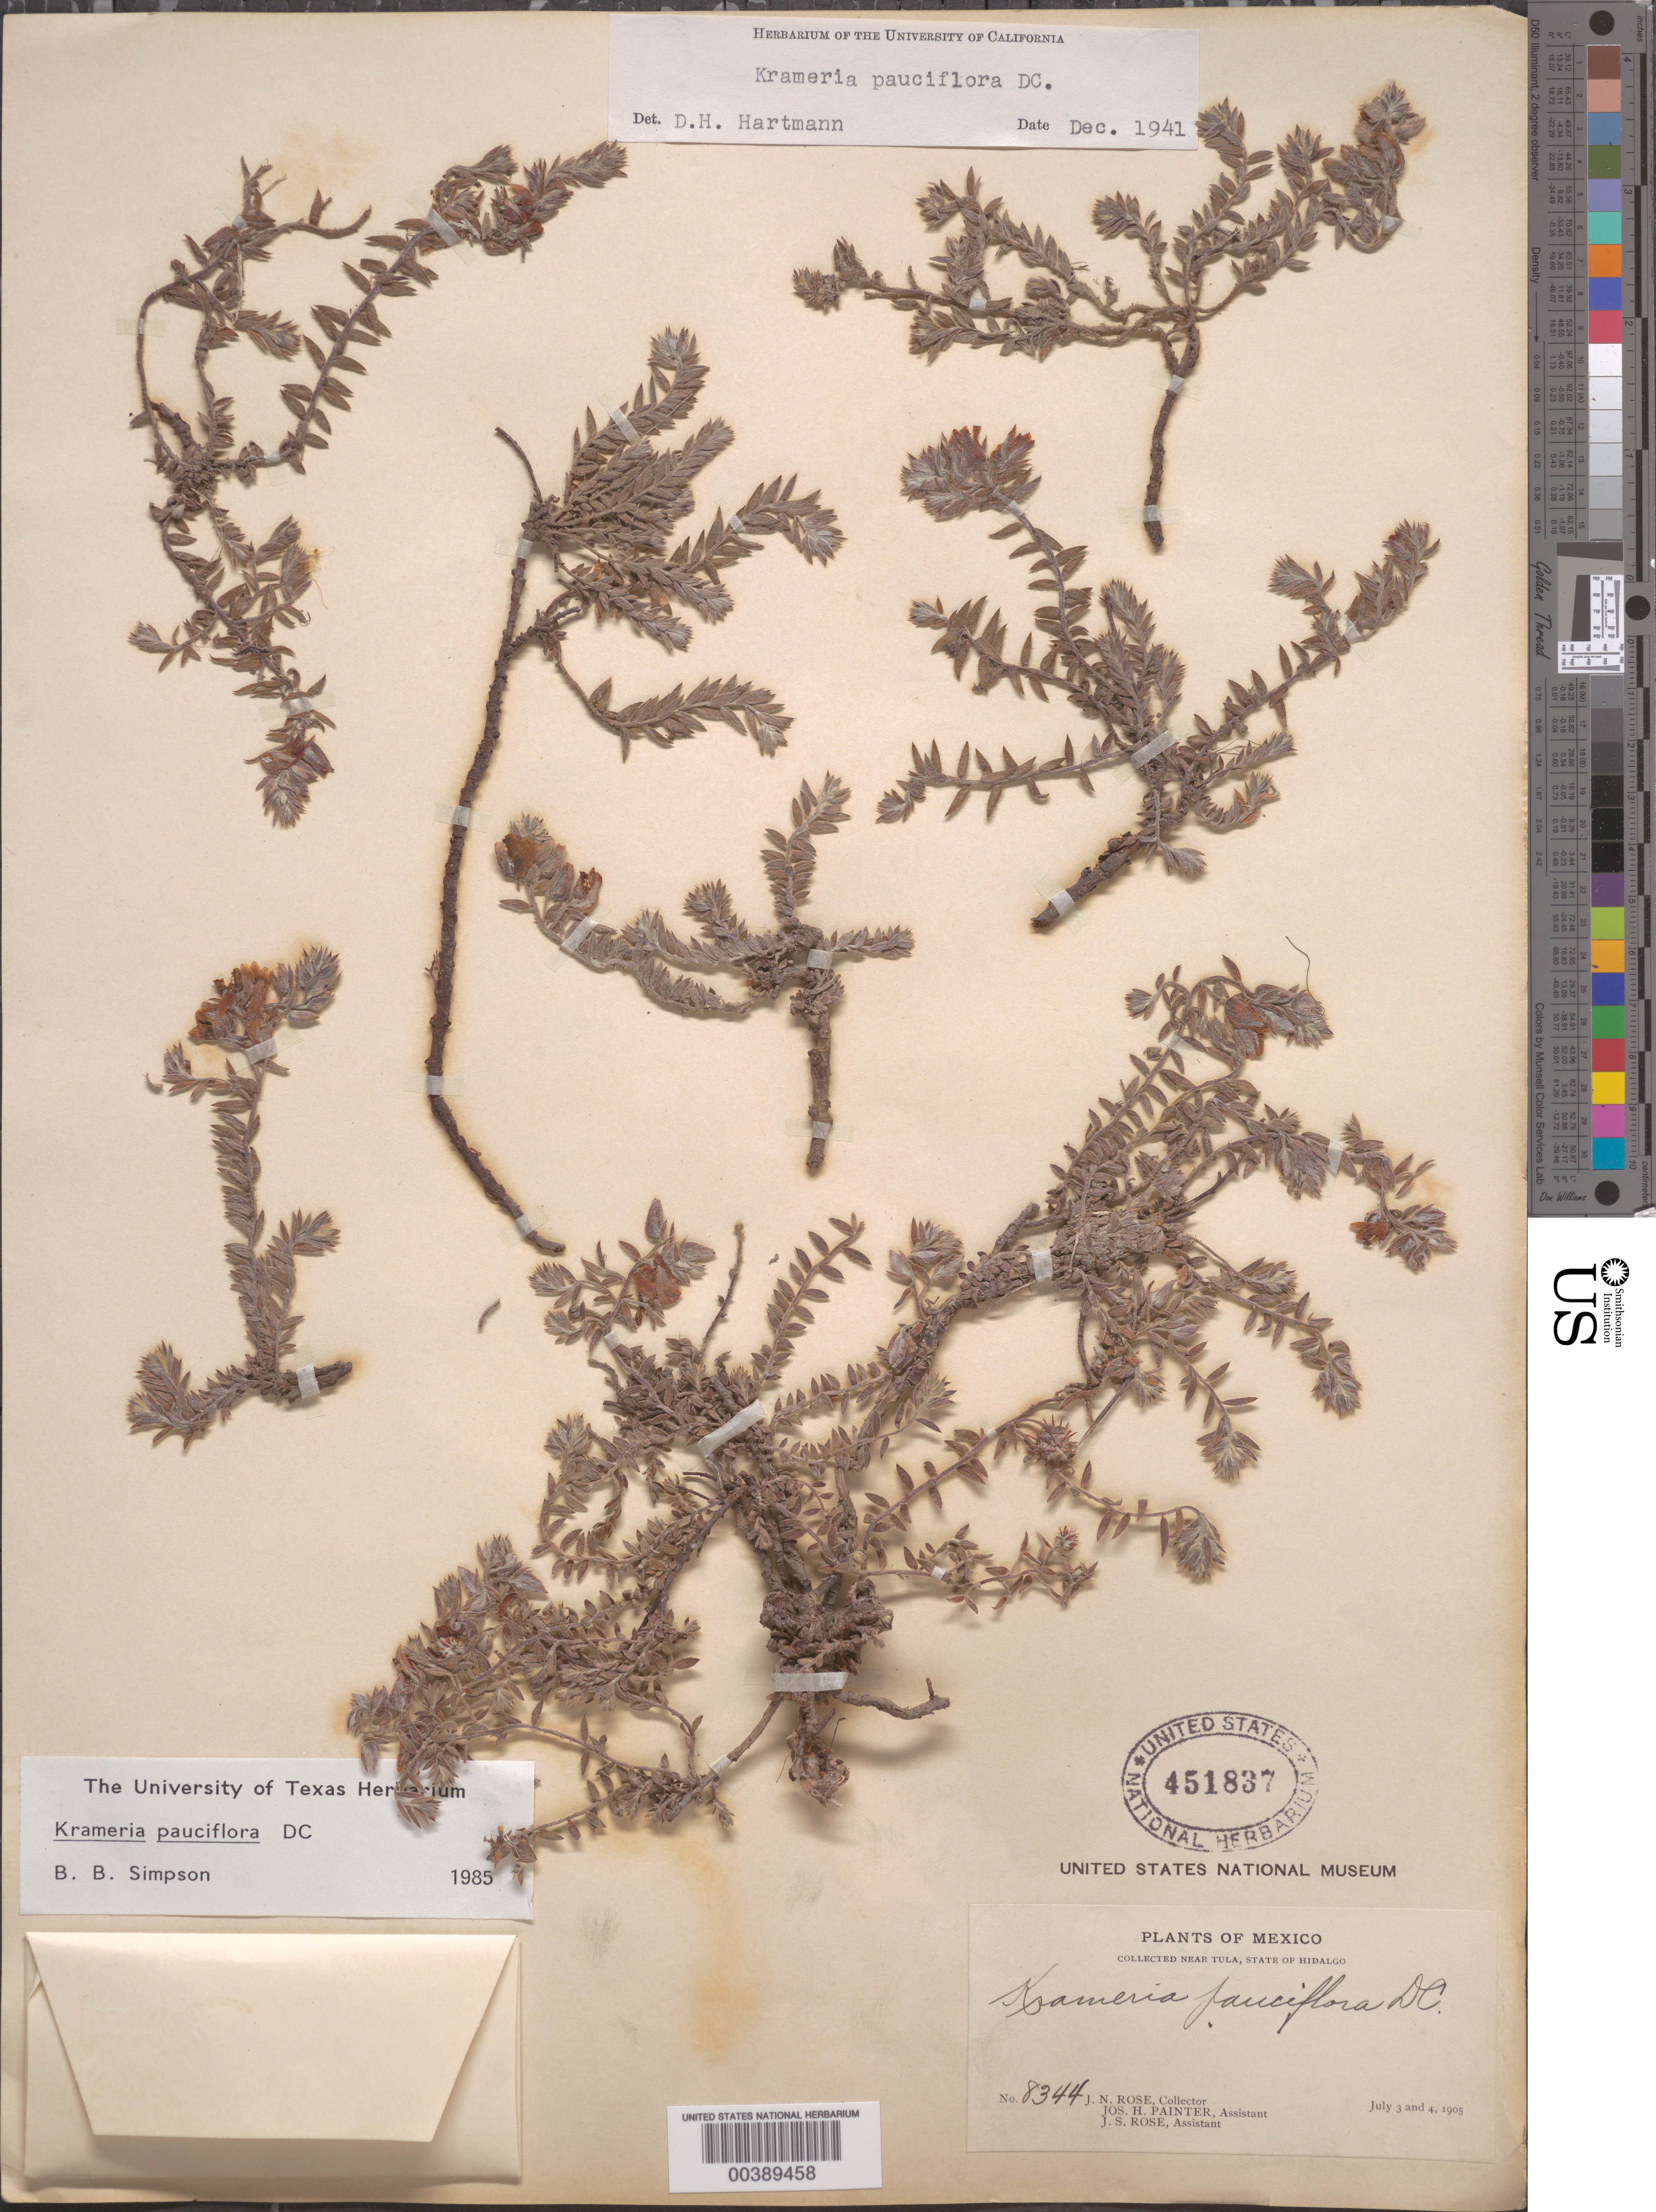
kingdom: Plantae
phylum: Tracheophyta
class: Magnoliopsida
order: Zygophyllales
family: Krameriaceae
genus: Krameria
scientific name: Krameria pauciflora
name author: DC.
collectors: J. N. Rose, J. H. Painter & J. S. Rose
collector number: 8344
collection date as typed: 03 Jul 1905 and 04 Jul 1905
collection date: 1905-07-03,1905-07-04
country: Mexico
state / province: Hidalgo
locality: Near Tula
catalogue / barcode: US 451837